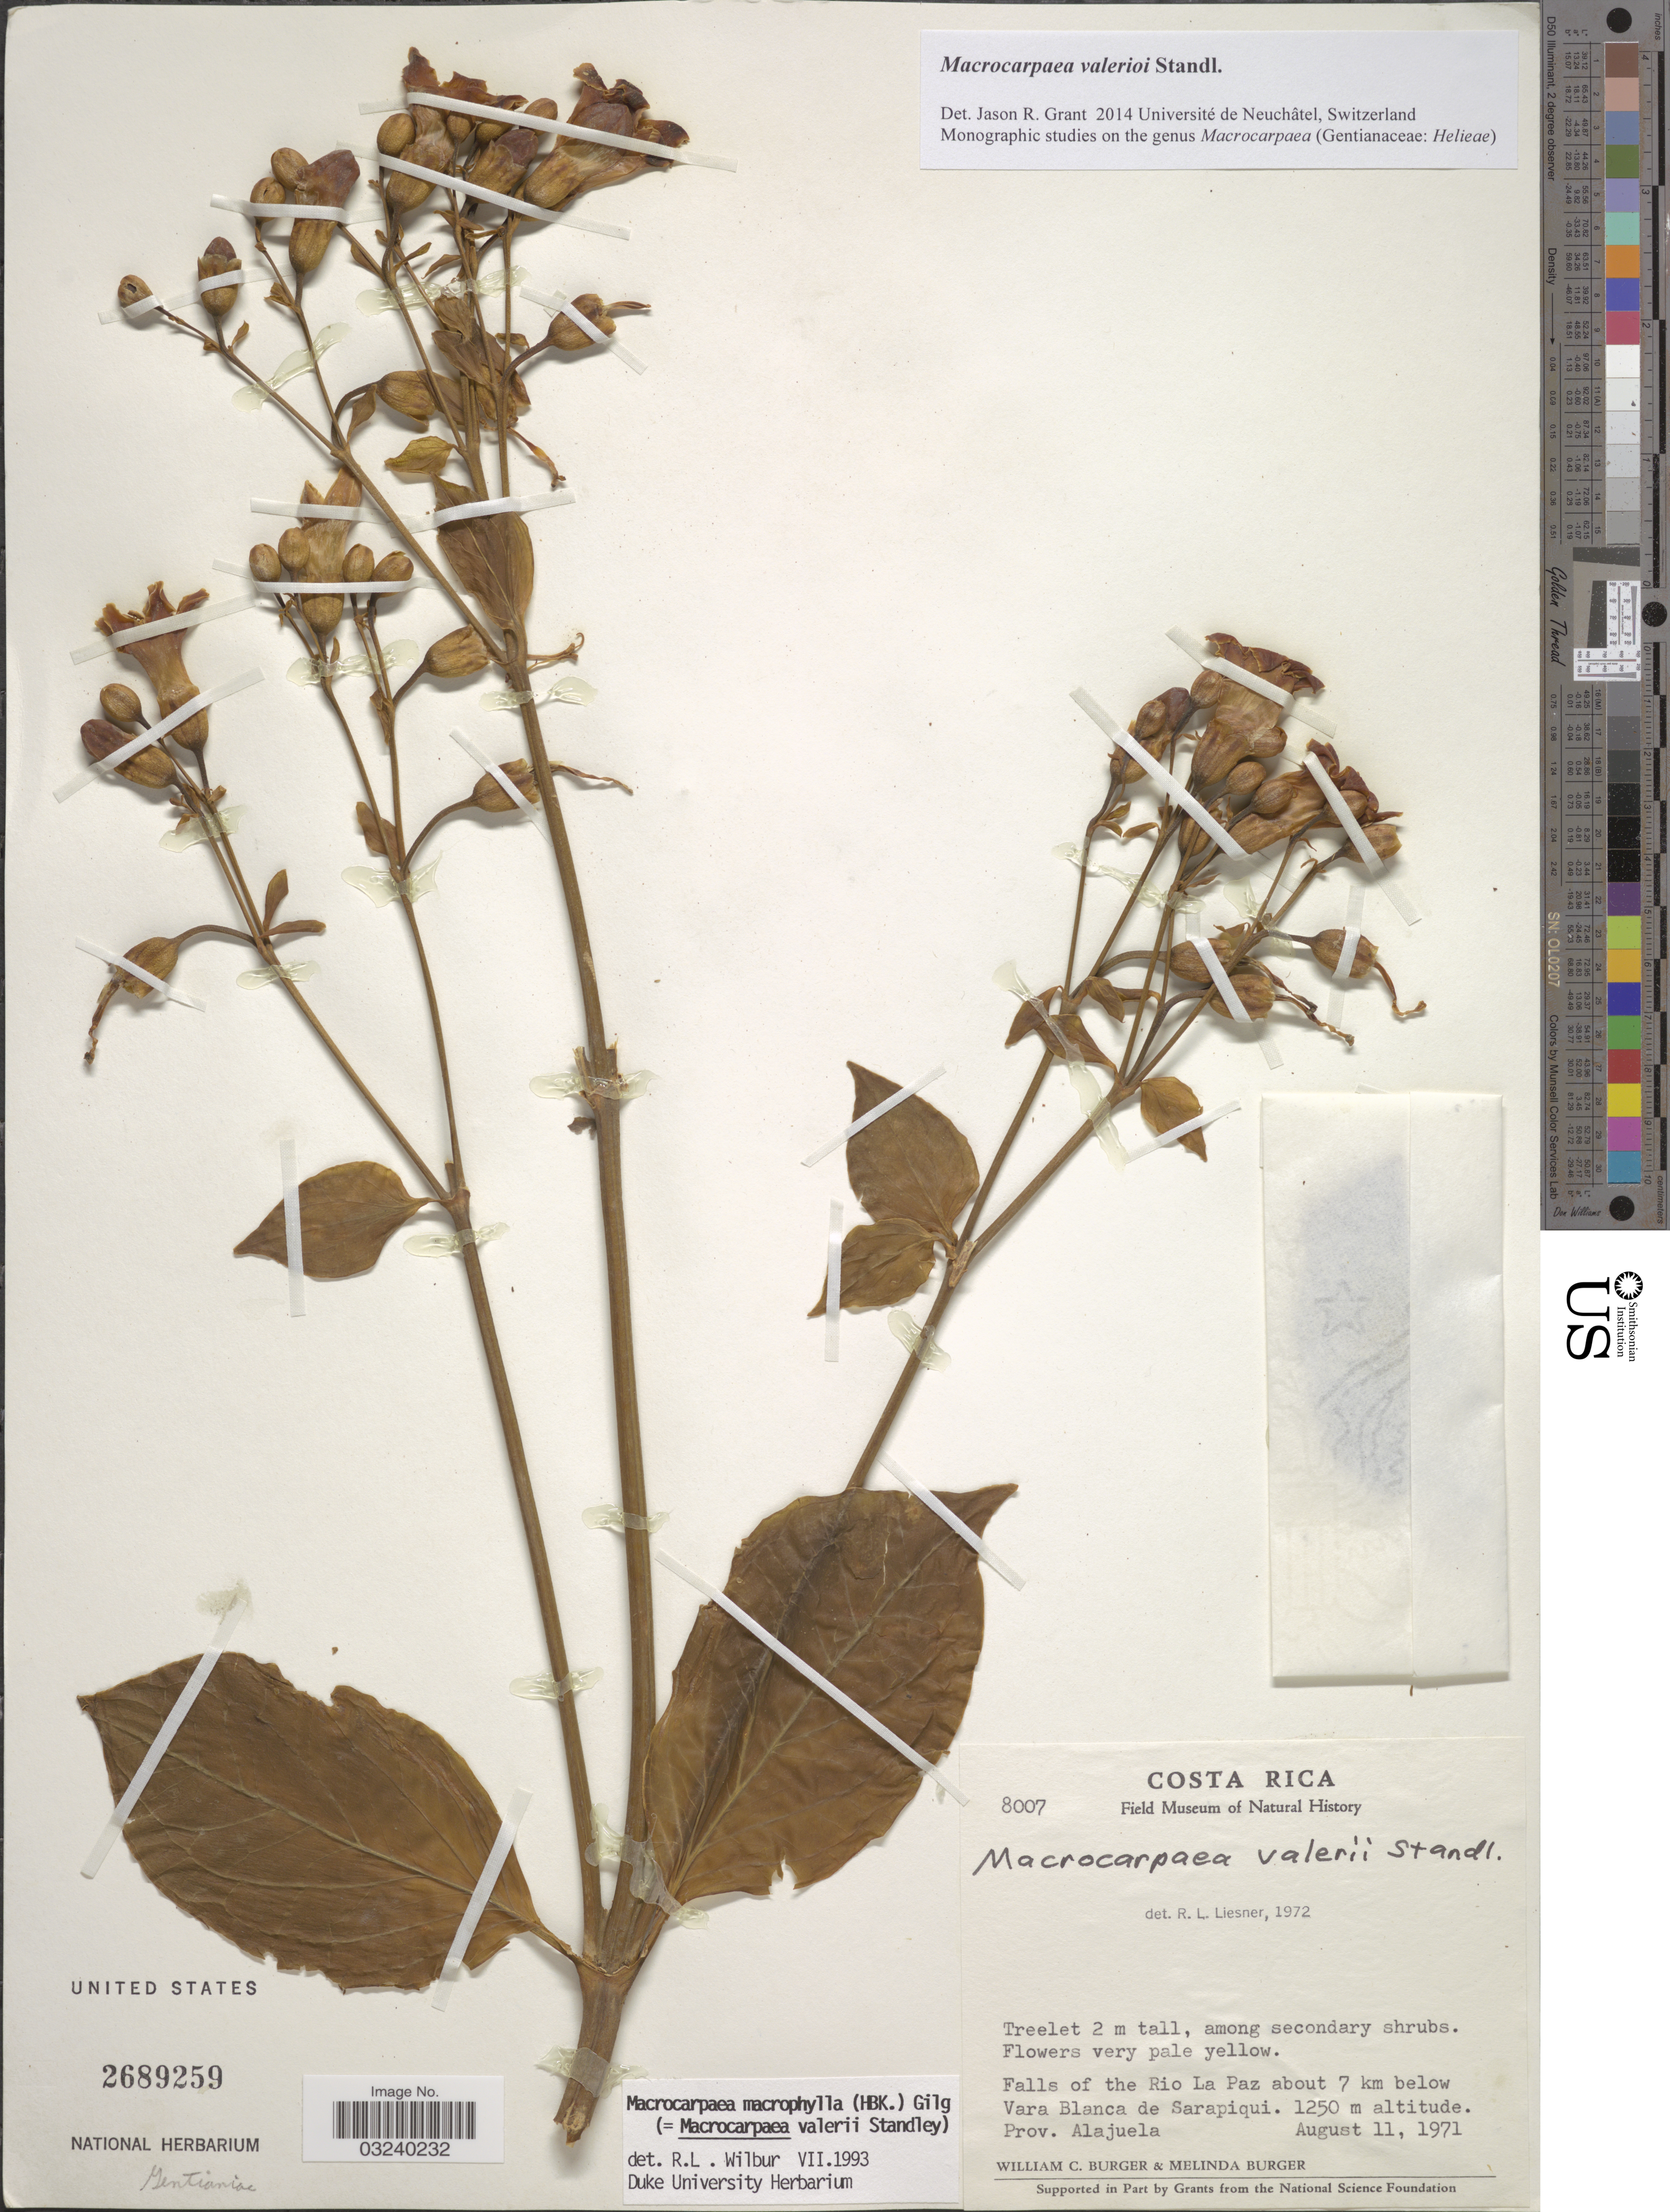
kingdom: Plantae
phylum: Tracheophyta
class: Magnoliopsida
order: Gentianales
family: Gentianaceae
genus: Macrocarpaea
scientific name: Macrocarpaea valerii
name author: Standl.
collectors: W. Burger & M. Burger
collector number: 8007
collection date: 1971-08-11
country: Costa Rica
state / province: Alajuela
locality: Falls of the Rio La Paz about 7 km below Vara Blanca de Sarapiqui.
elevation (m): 1250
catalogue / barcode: US 2689259